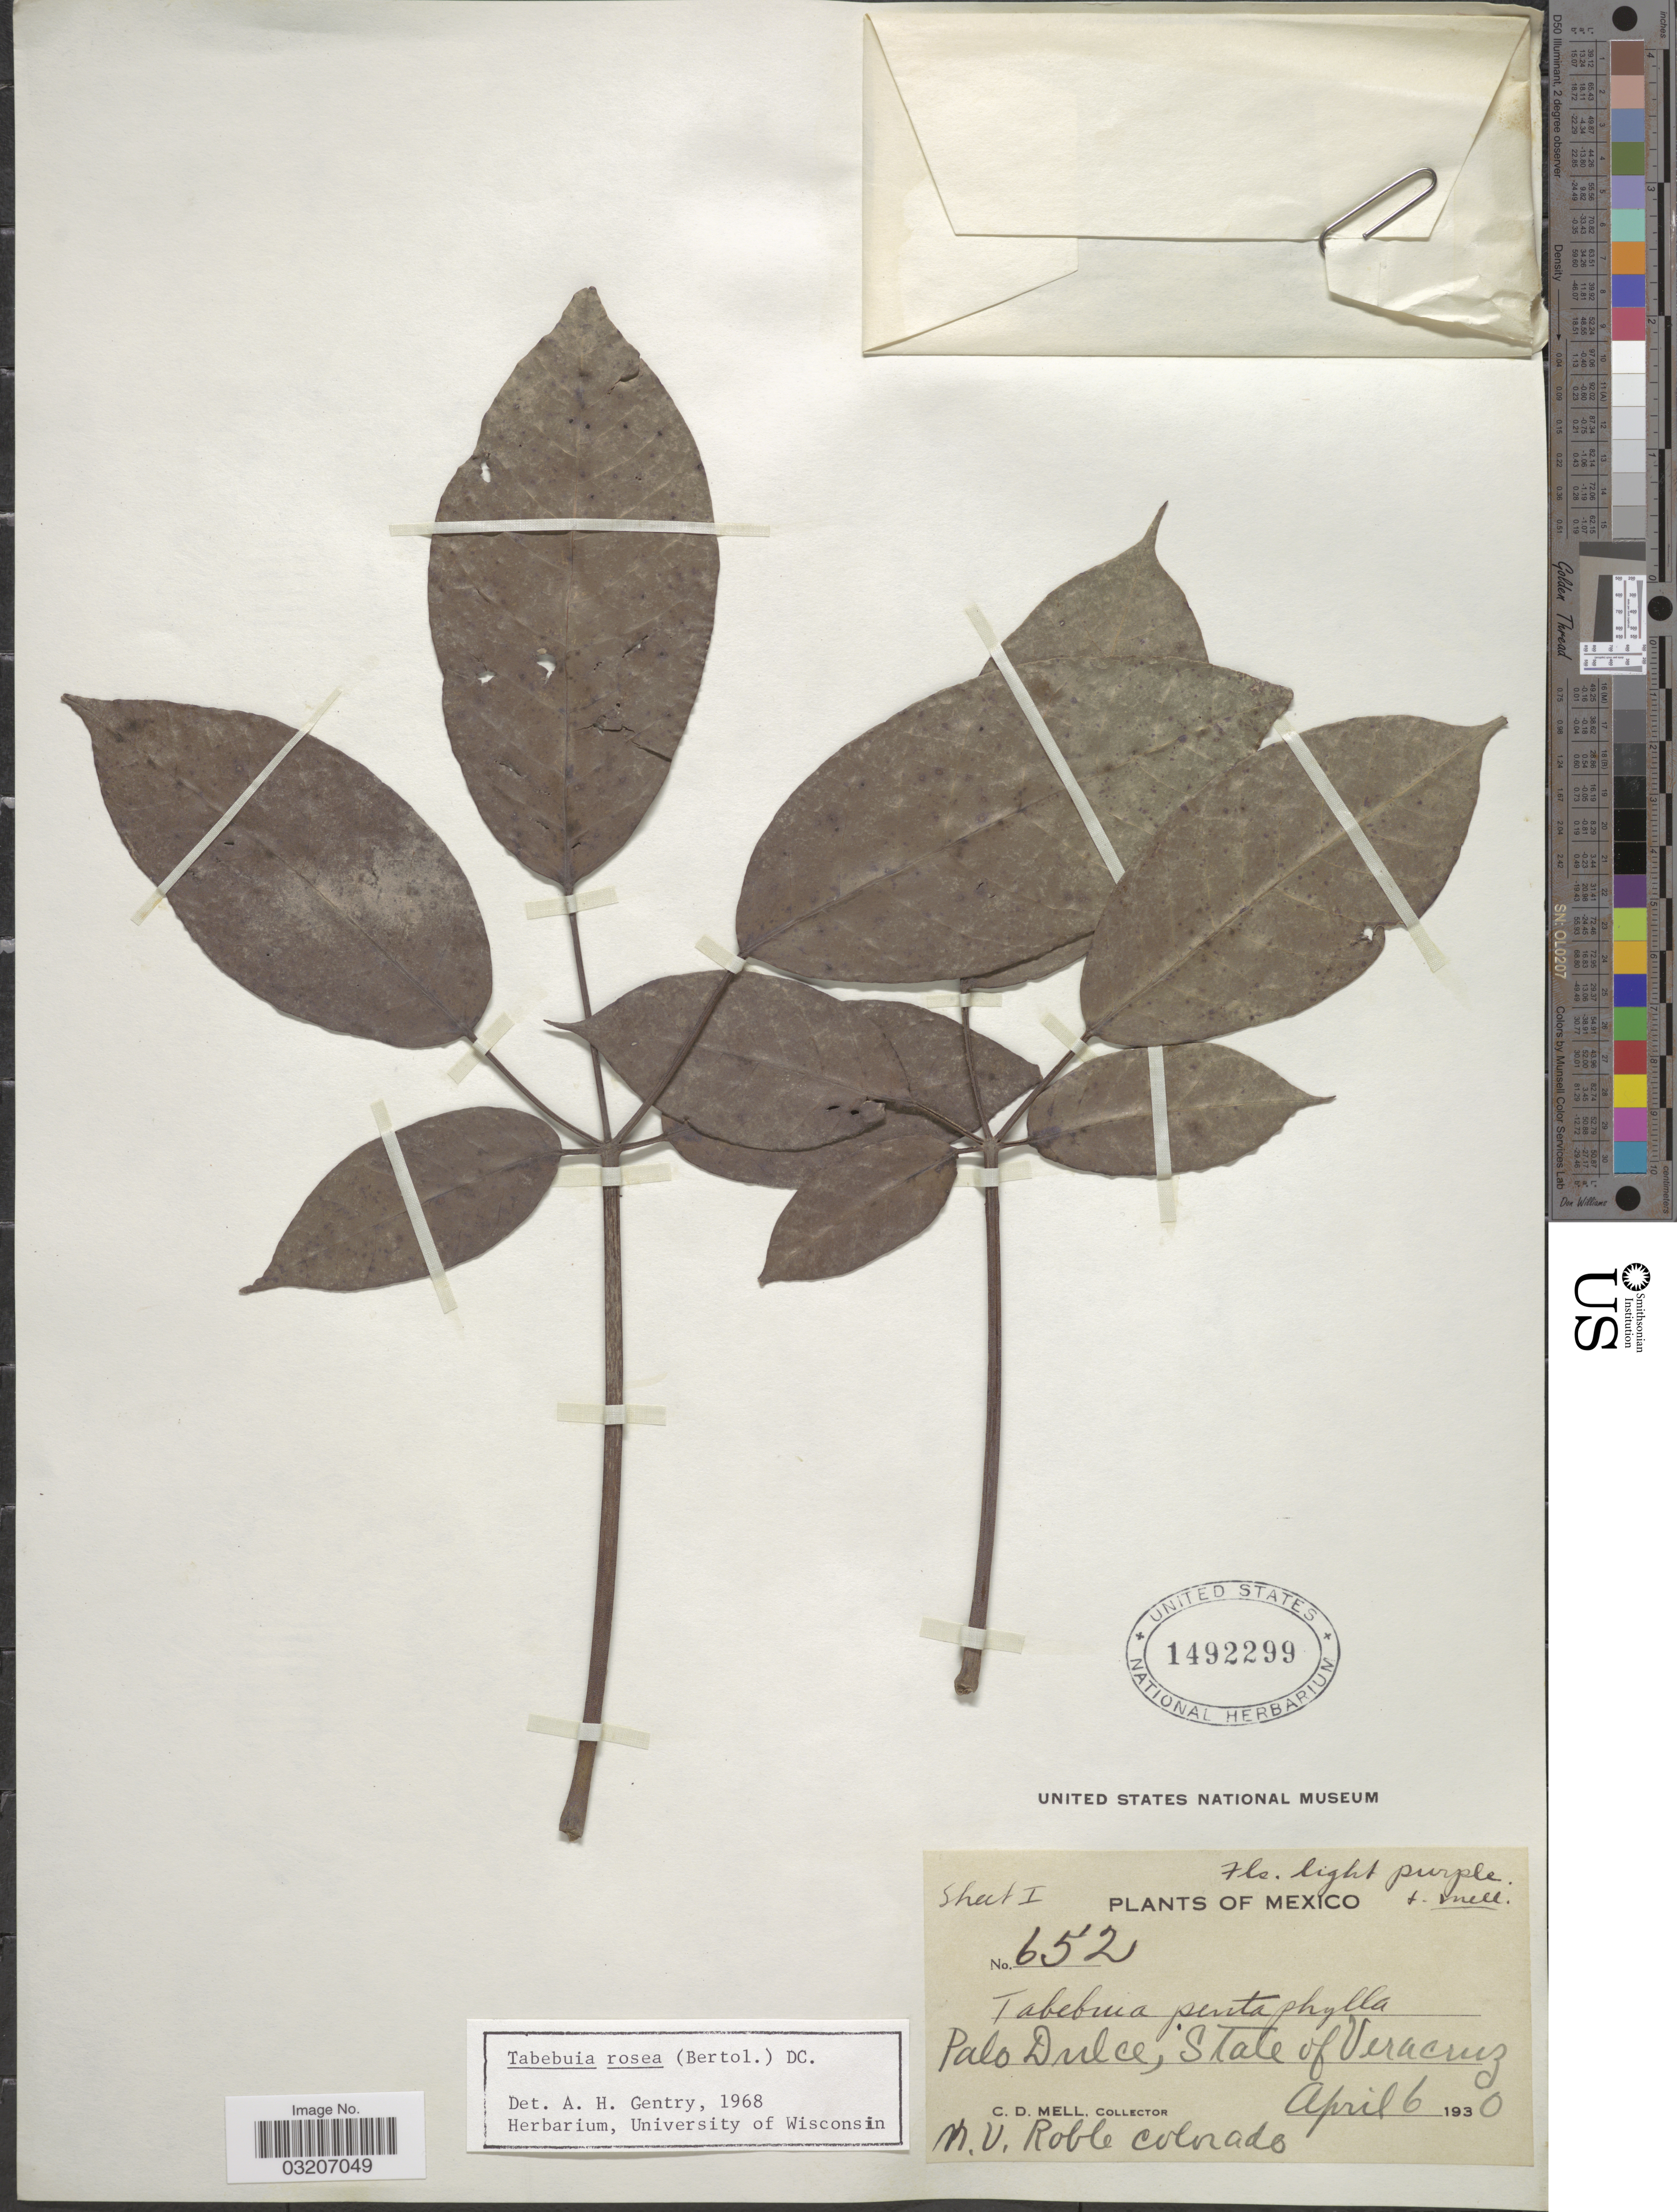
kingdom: Plantae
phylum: Tracheophyta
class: Magnoliopsida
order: Lamiales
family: Bignoniaceae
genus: Tabebuia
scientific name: Tabebuia rosea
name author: (Bertol.) DC.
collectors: C. D. Mell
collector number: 652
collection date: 1930-04-06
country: Mexico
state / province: Veracruz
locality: Palo Dulce, State of Veracruz.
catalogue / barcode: US 1492299